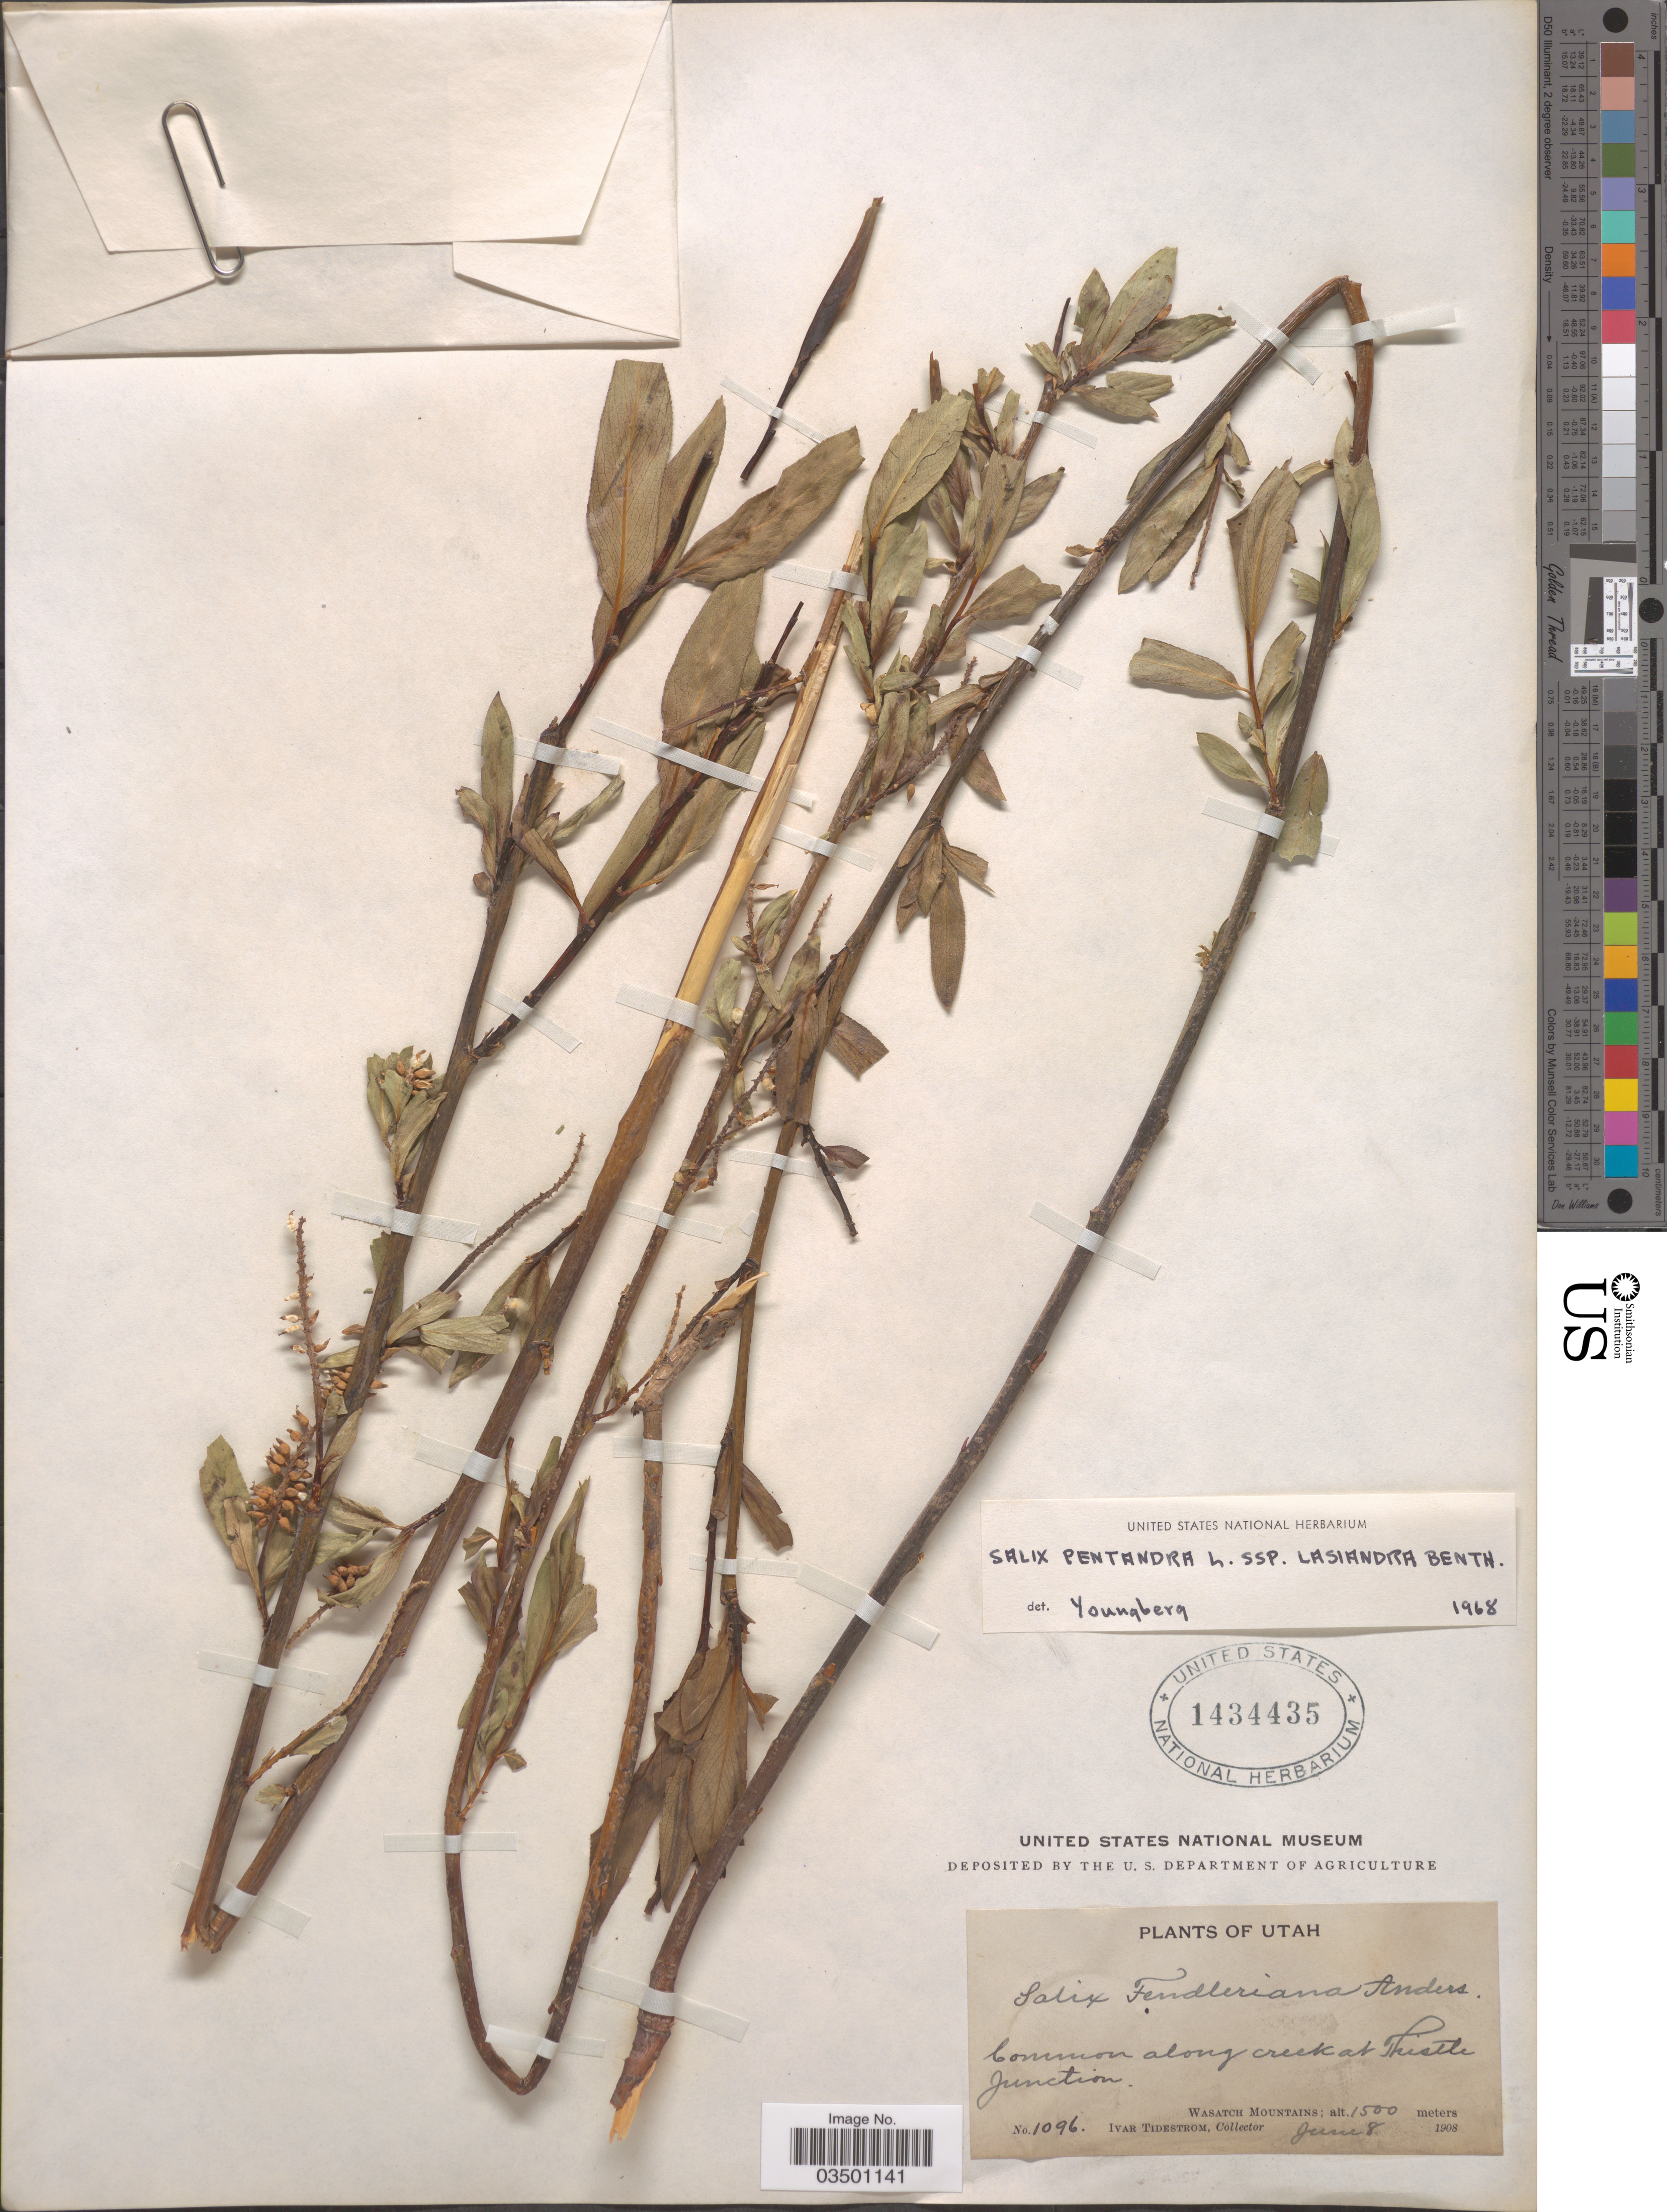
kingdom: Plantae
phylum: Tracheophyta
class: Magnoliopsida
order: Malpighiales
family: Salicaceae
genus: Salix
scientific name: Salix lasiandra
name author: Benth.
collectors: I. F. Tidestrom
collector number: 1096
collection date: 1908-06-08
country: United States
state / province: Utah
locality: Along creek at Thistle Junction. Wasatch Mountains.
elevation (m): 1500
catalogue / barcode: US 1434435